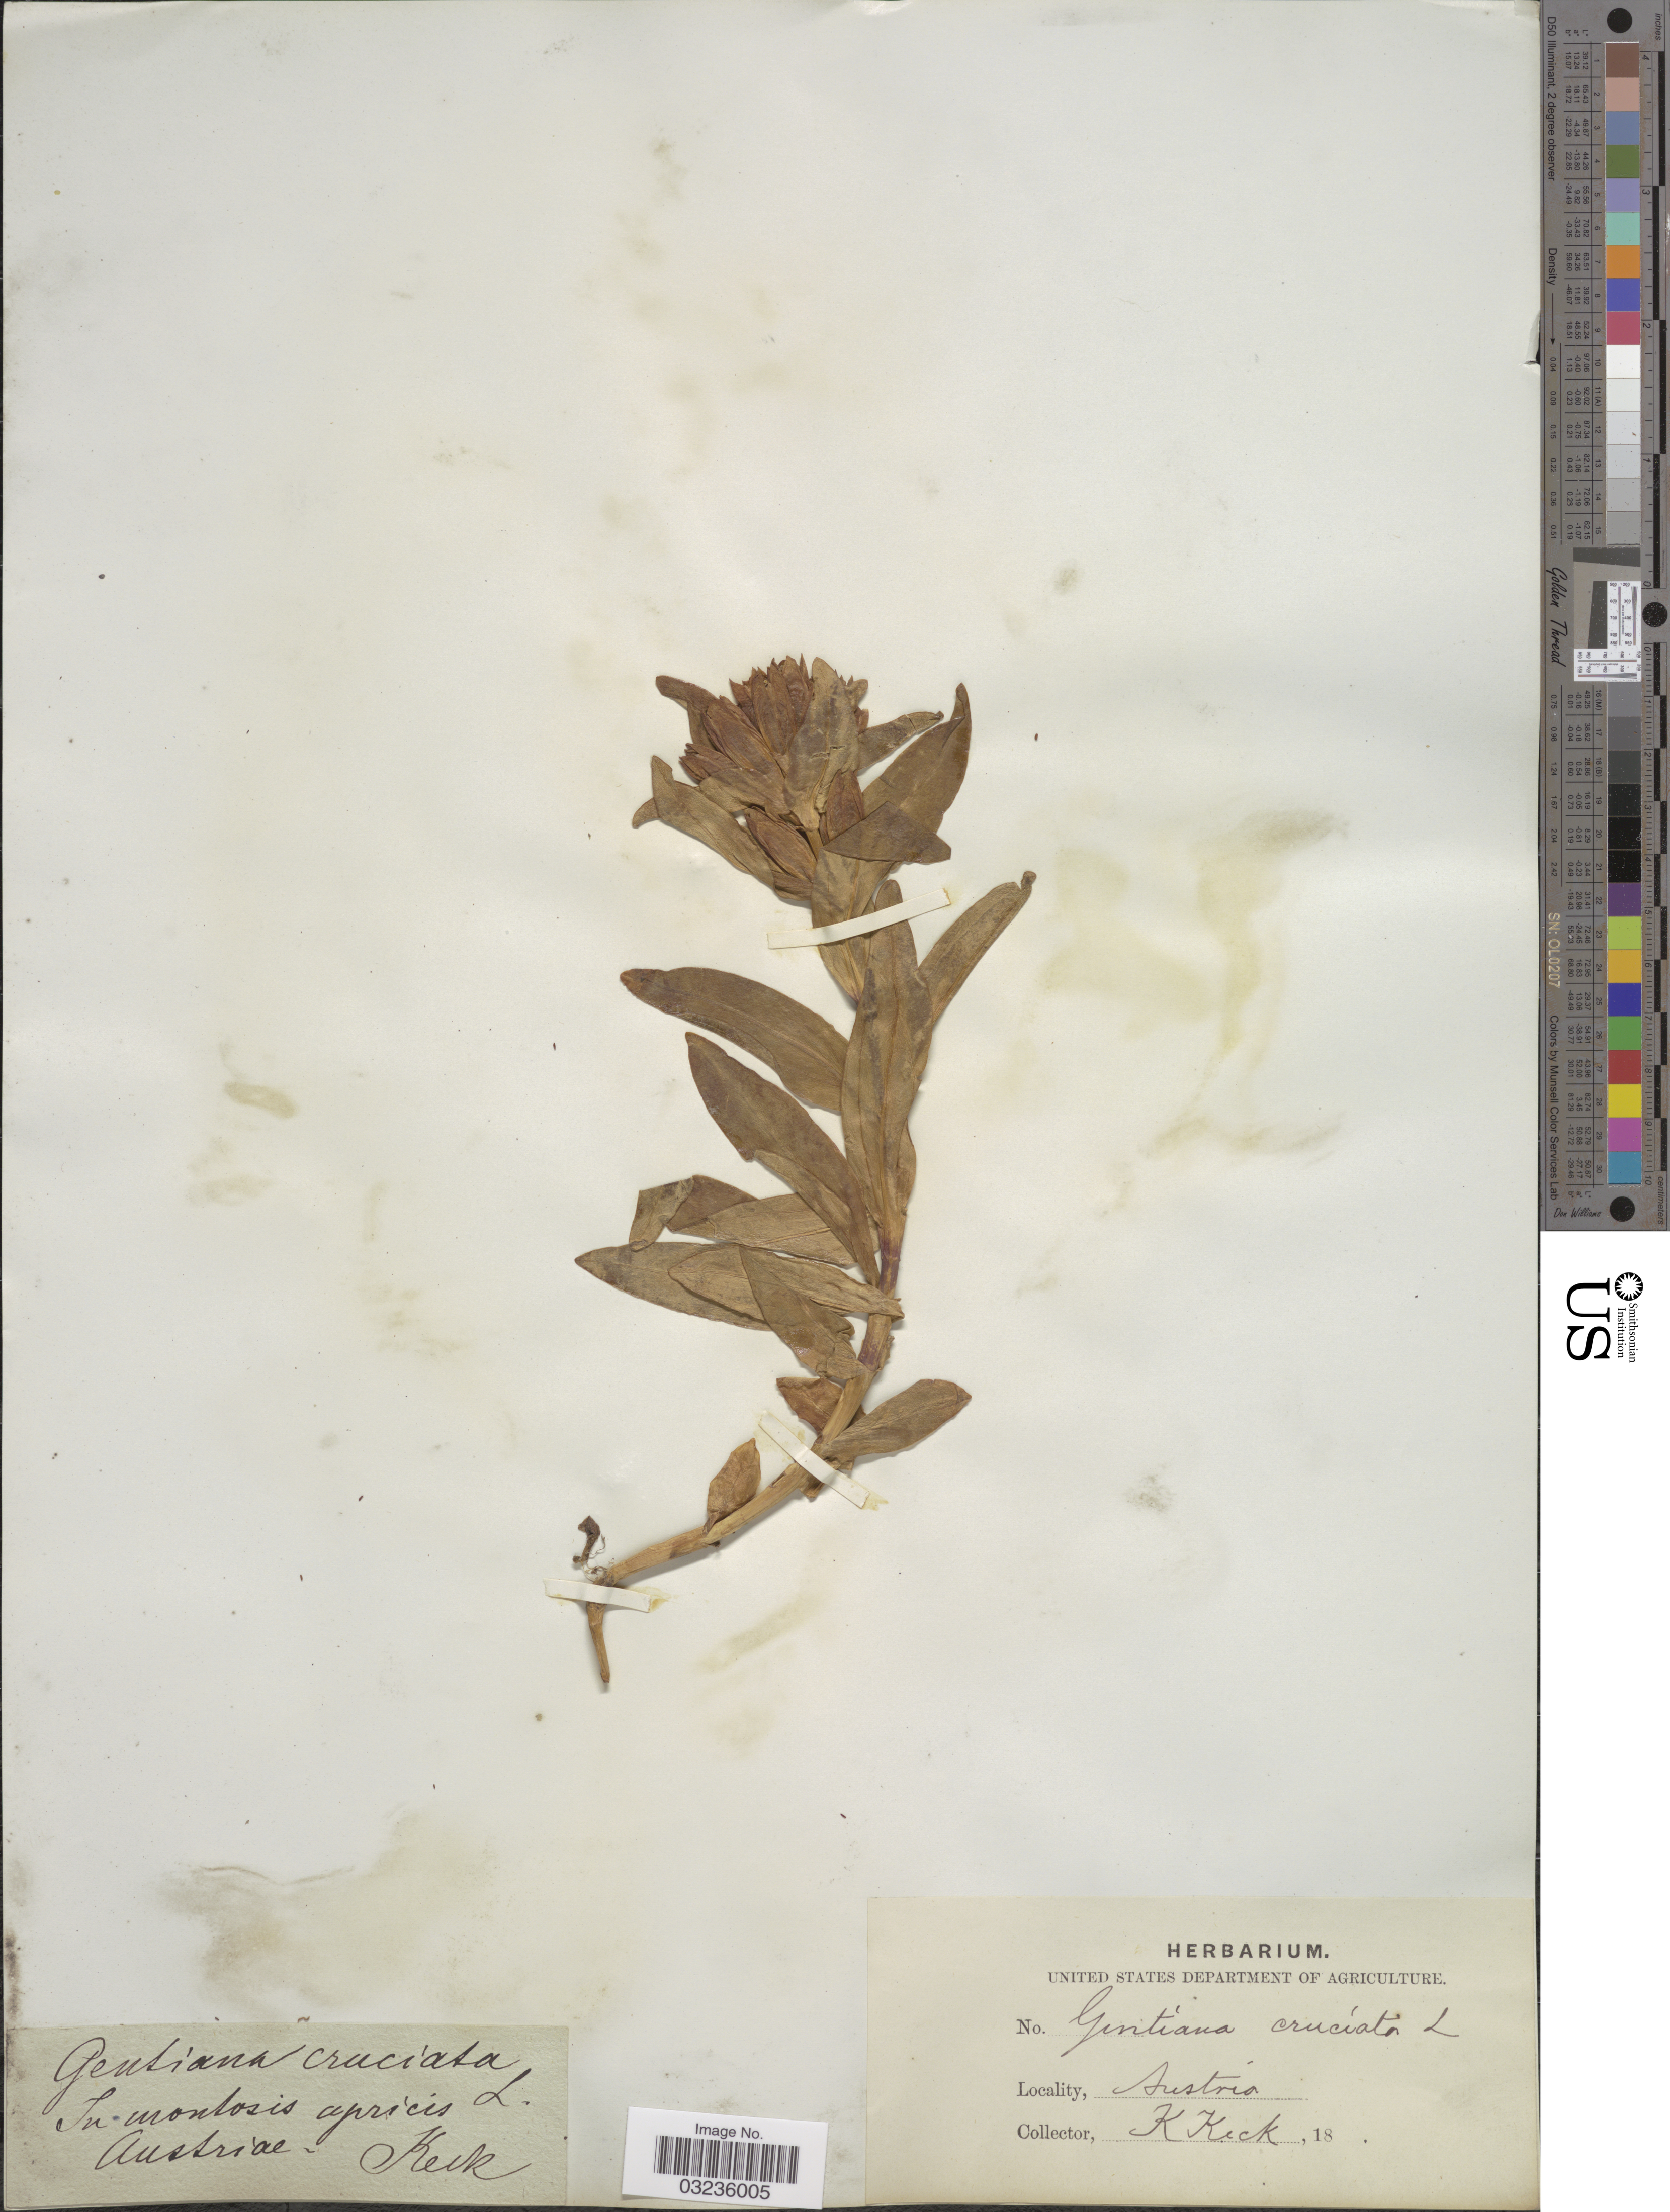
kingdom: Plantae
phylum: Tracheophyta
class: Magnoliopsida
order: Gentianales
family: Gentianaceae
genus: Gentiana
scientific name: Gentiana cruciata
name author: L.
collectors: K. Keck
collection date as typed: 18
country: Austria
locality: In montosis apricis Austriæ.